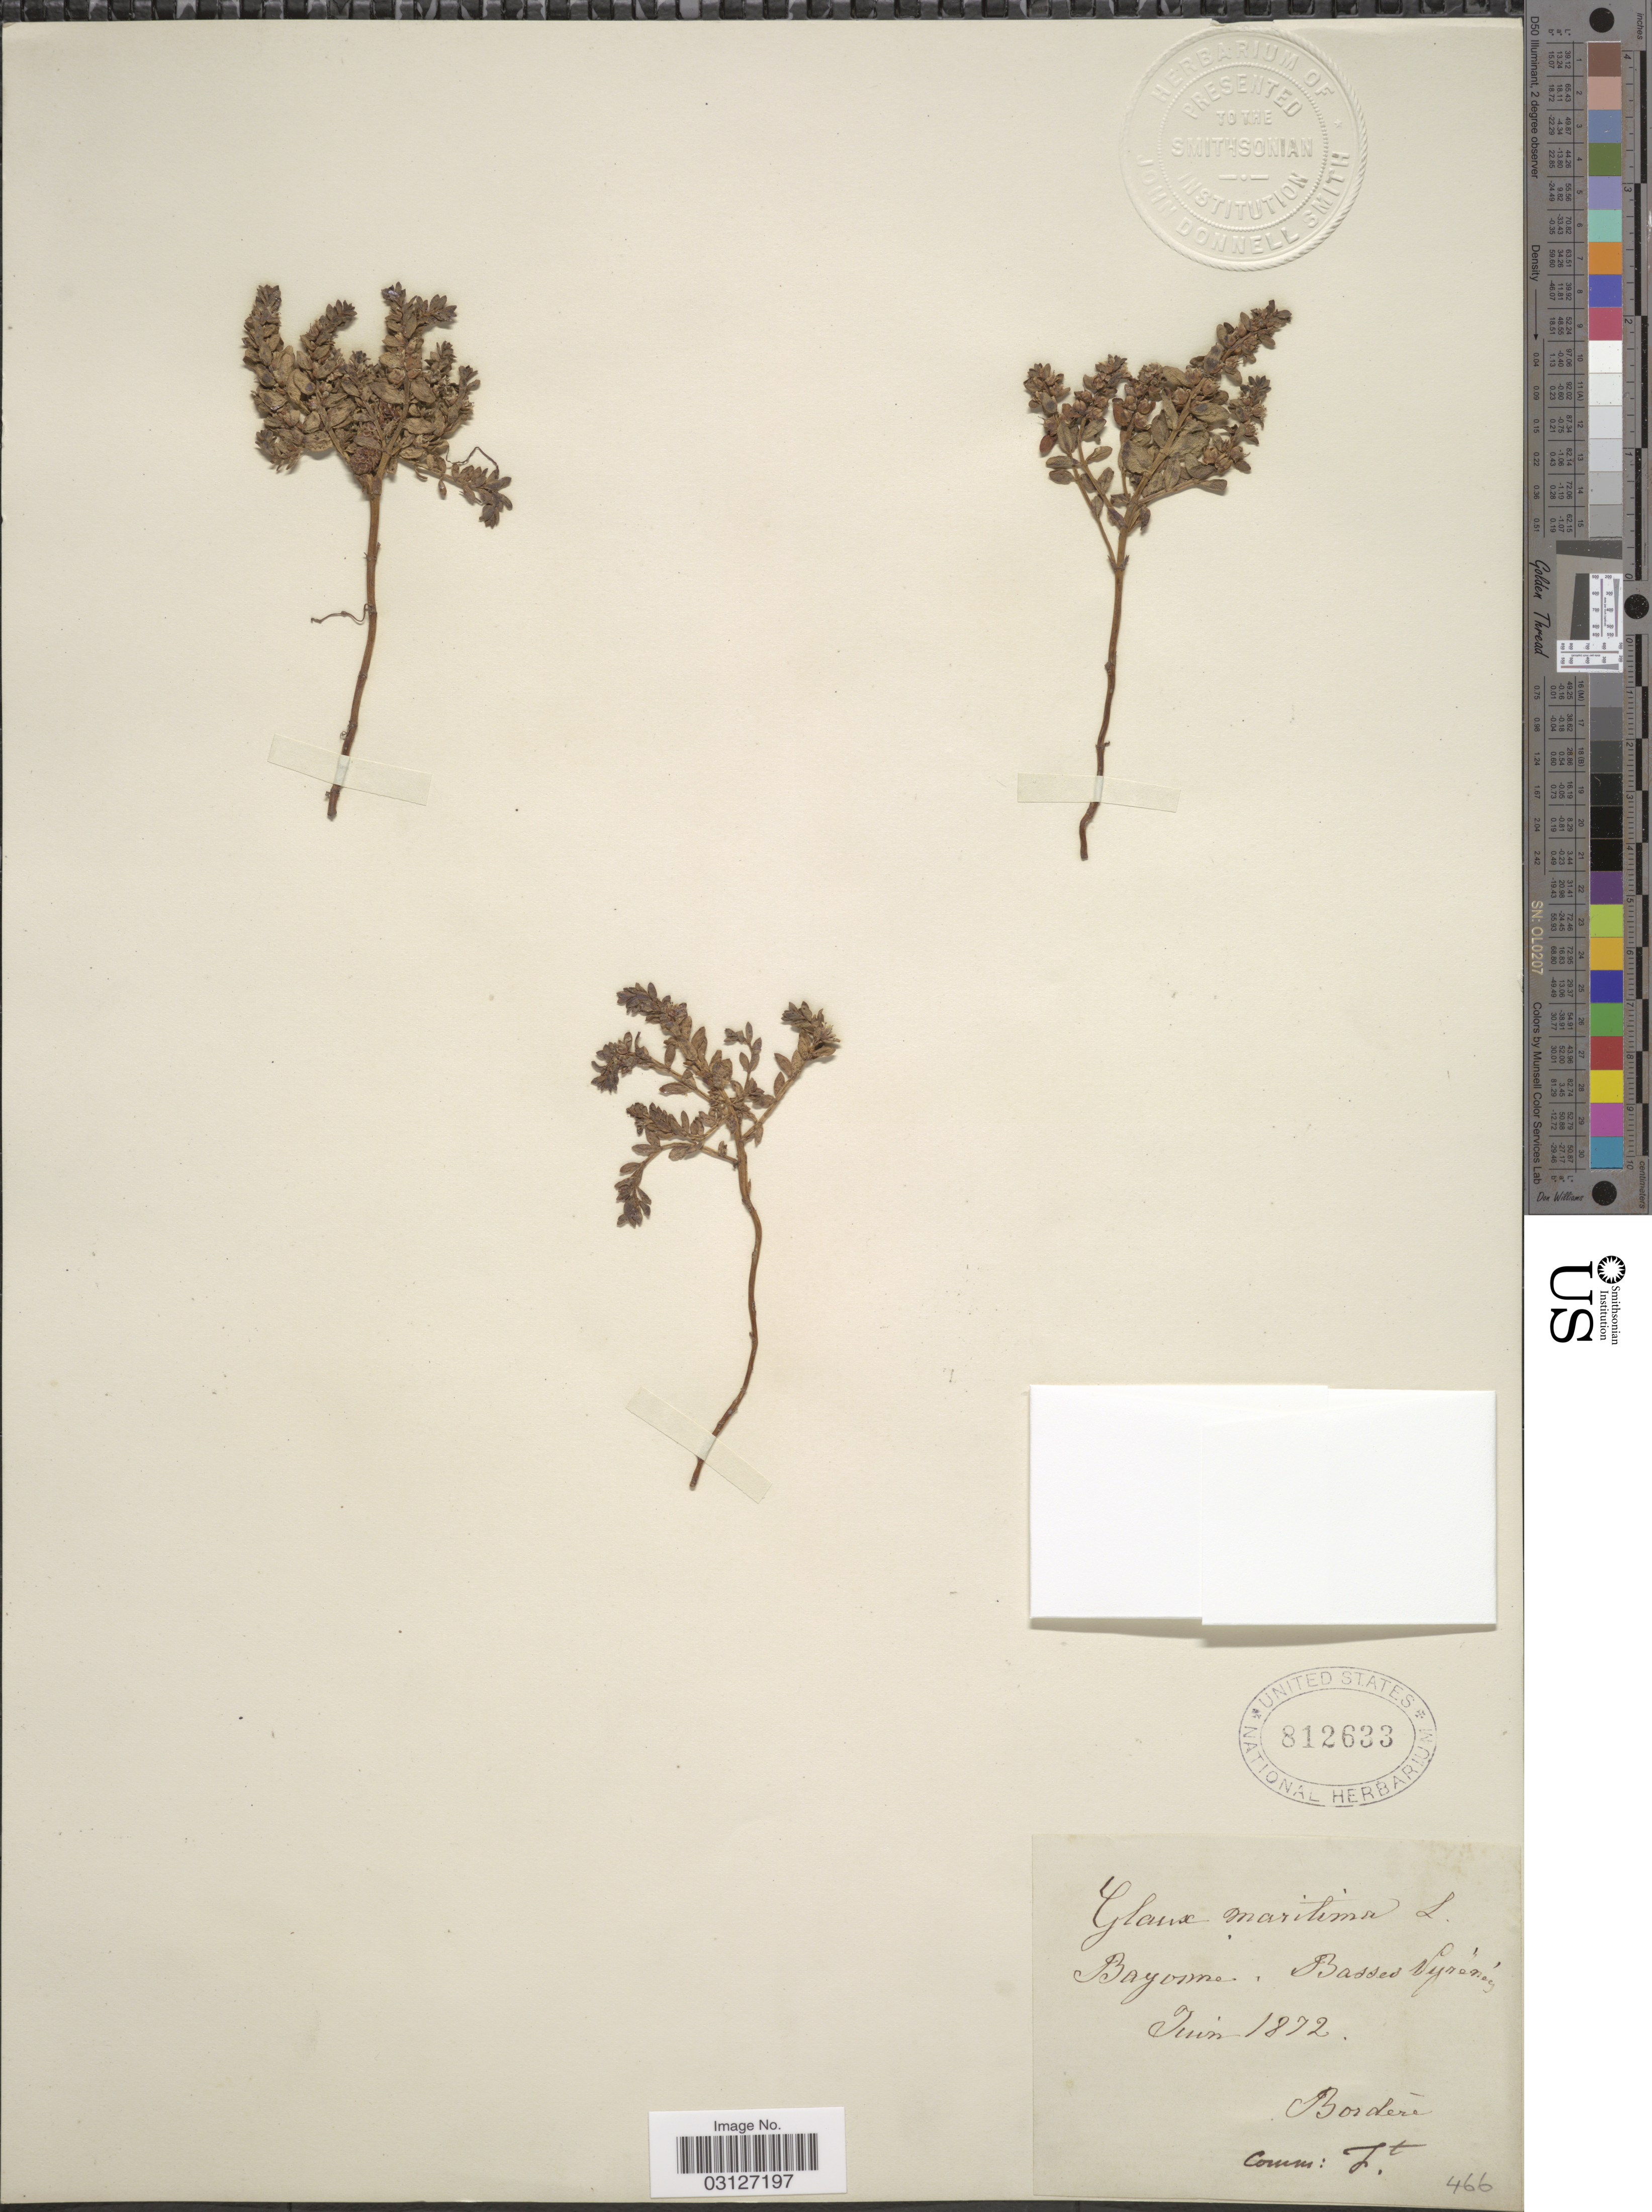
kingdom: Plantae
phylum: Tracheophyta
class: Magnoliopsida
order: Ericales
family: Primulaceae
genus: Glaux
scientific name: Glaux maritima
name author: L.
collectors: -. Bordere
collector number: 466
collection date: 1872-06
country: France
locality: Bayonne, Basses Pyrenees.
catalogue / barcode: US 812633